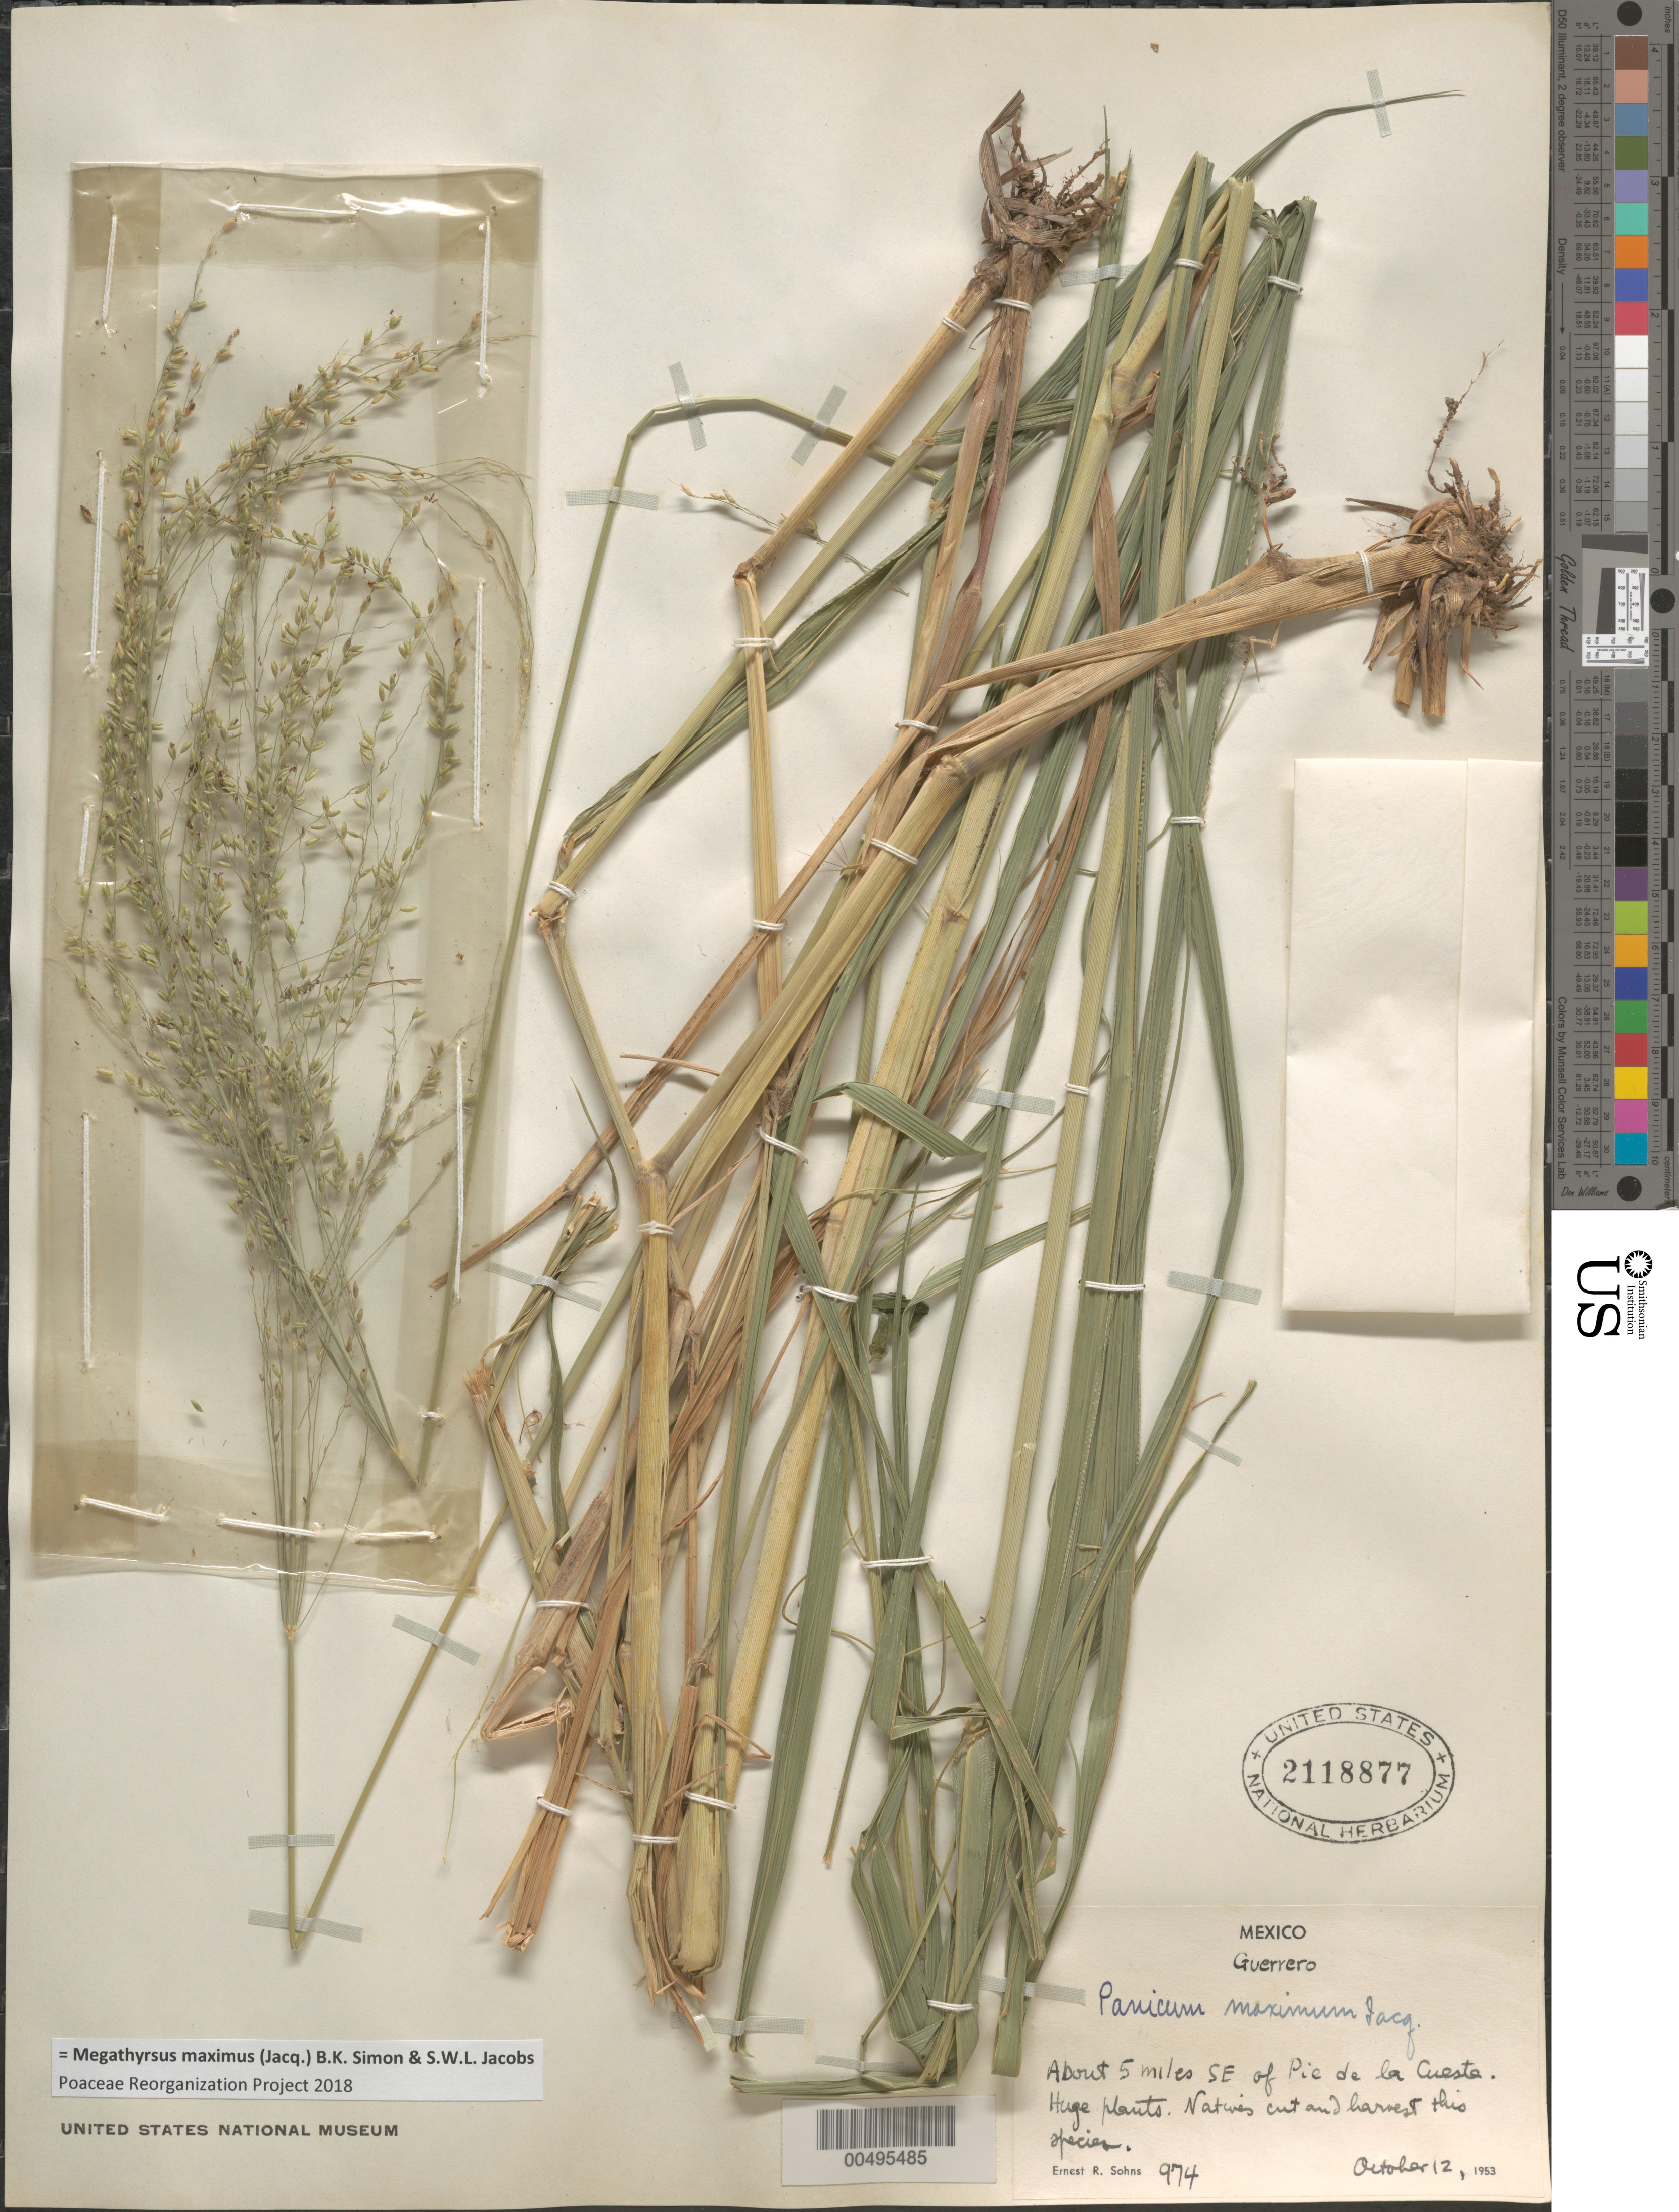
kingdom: Plantae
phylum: Tracheophyta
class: Liliopsida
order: Poales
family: Poaceae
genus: Megathyrsus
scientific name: Megathyrsus maximus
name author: (Jacq.) B.K. Simon & S.W.L. Jacobs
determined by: Poaceae Reorganization Project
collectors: E. R. Sohns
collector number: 974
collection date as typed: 12 Oct 1953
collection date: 1953-10-12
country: Mexico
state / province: Guerrero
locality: About 5 mi SE of Pie de La Cuesta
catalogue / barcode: US 2118877